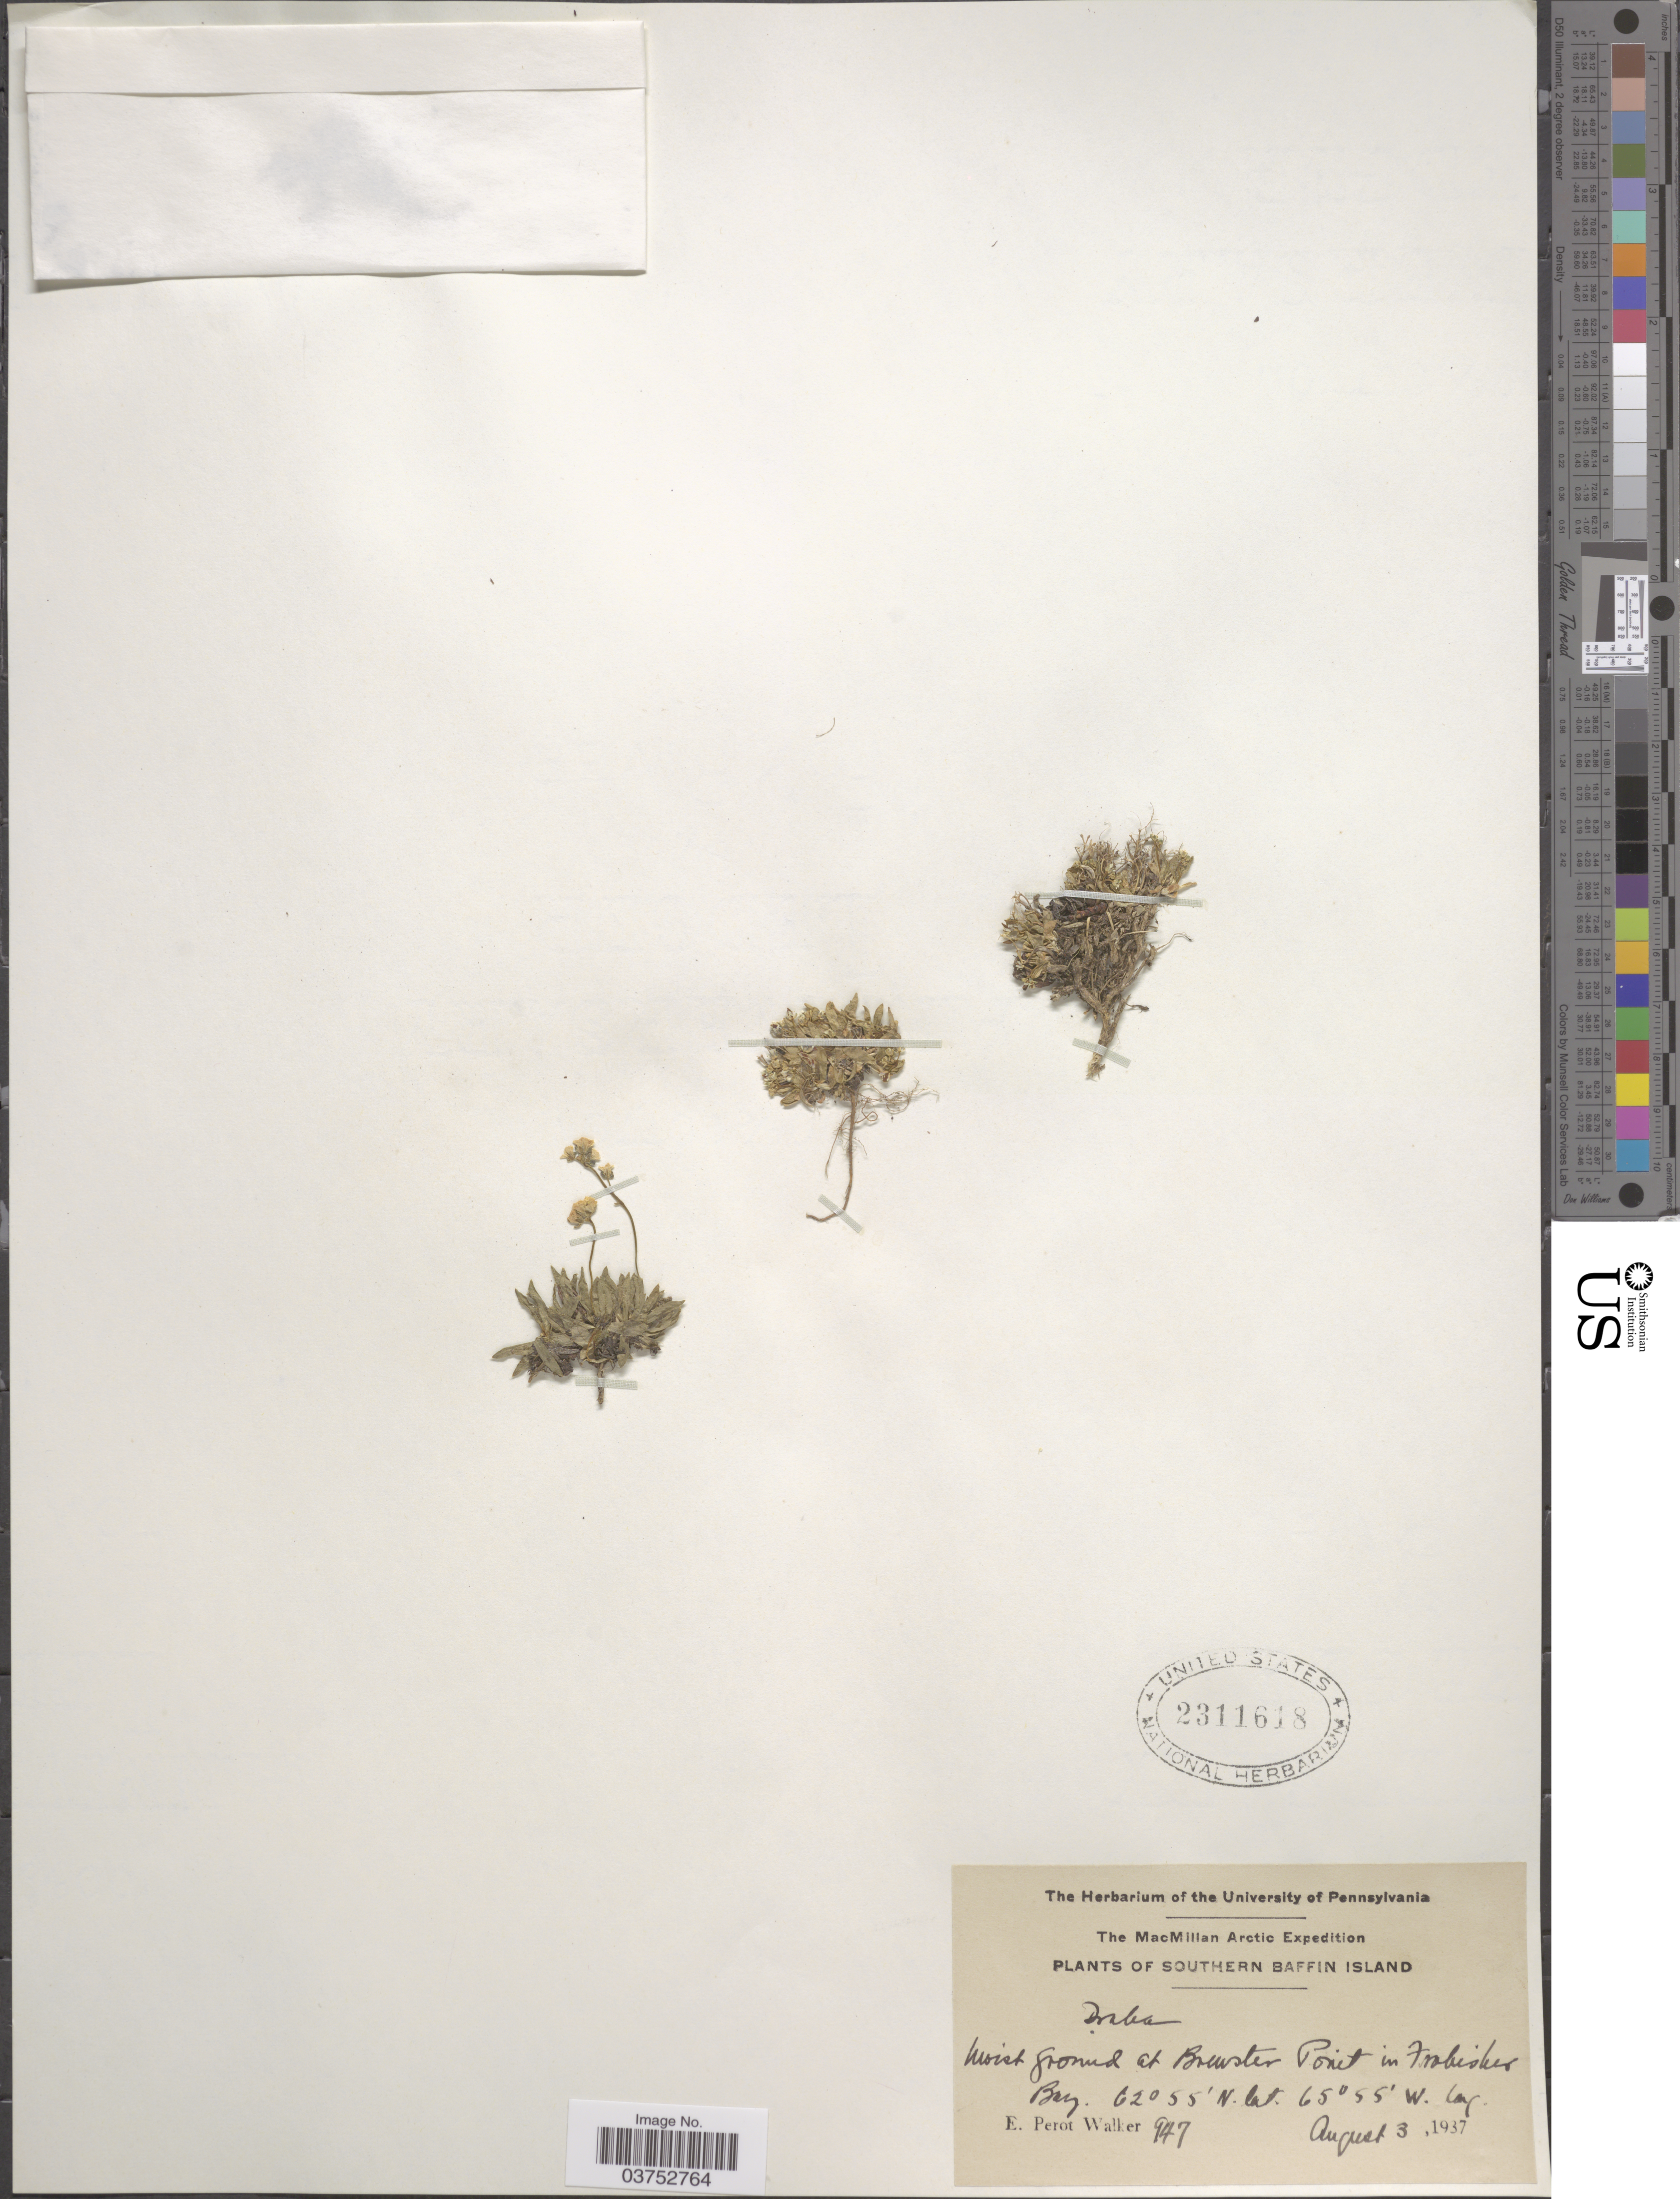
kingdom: Plantae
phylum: Tracheophyta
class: Magnoliopsida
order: Brassicales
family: Brassicaceae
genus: Draba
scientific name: Draba sp.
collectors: E. Walker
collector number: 947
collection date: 1937-08-03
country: Canada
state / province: Nunavut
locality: Southern Baffin Island. Brewster Point in Frobisher Bay.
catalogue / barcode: US 2311618